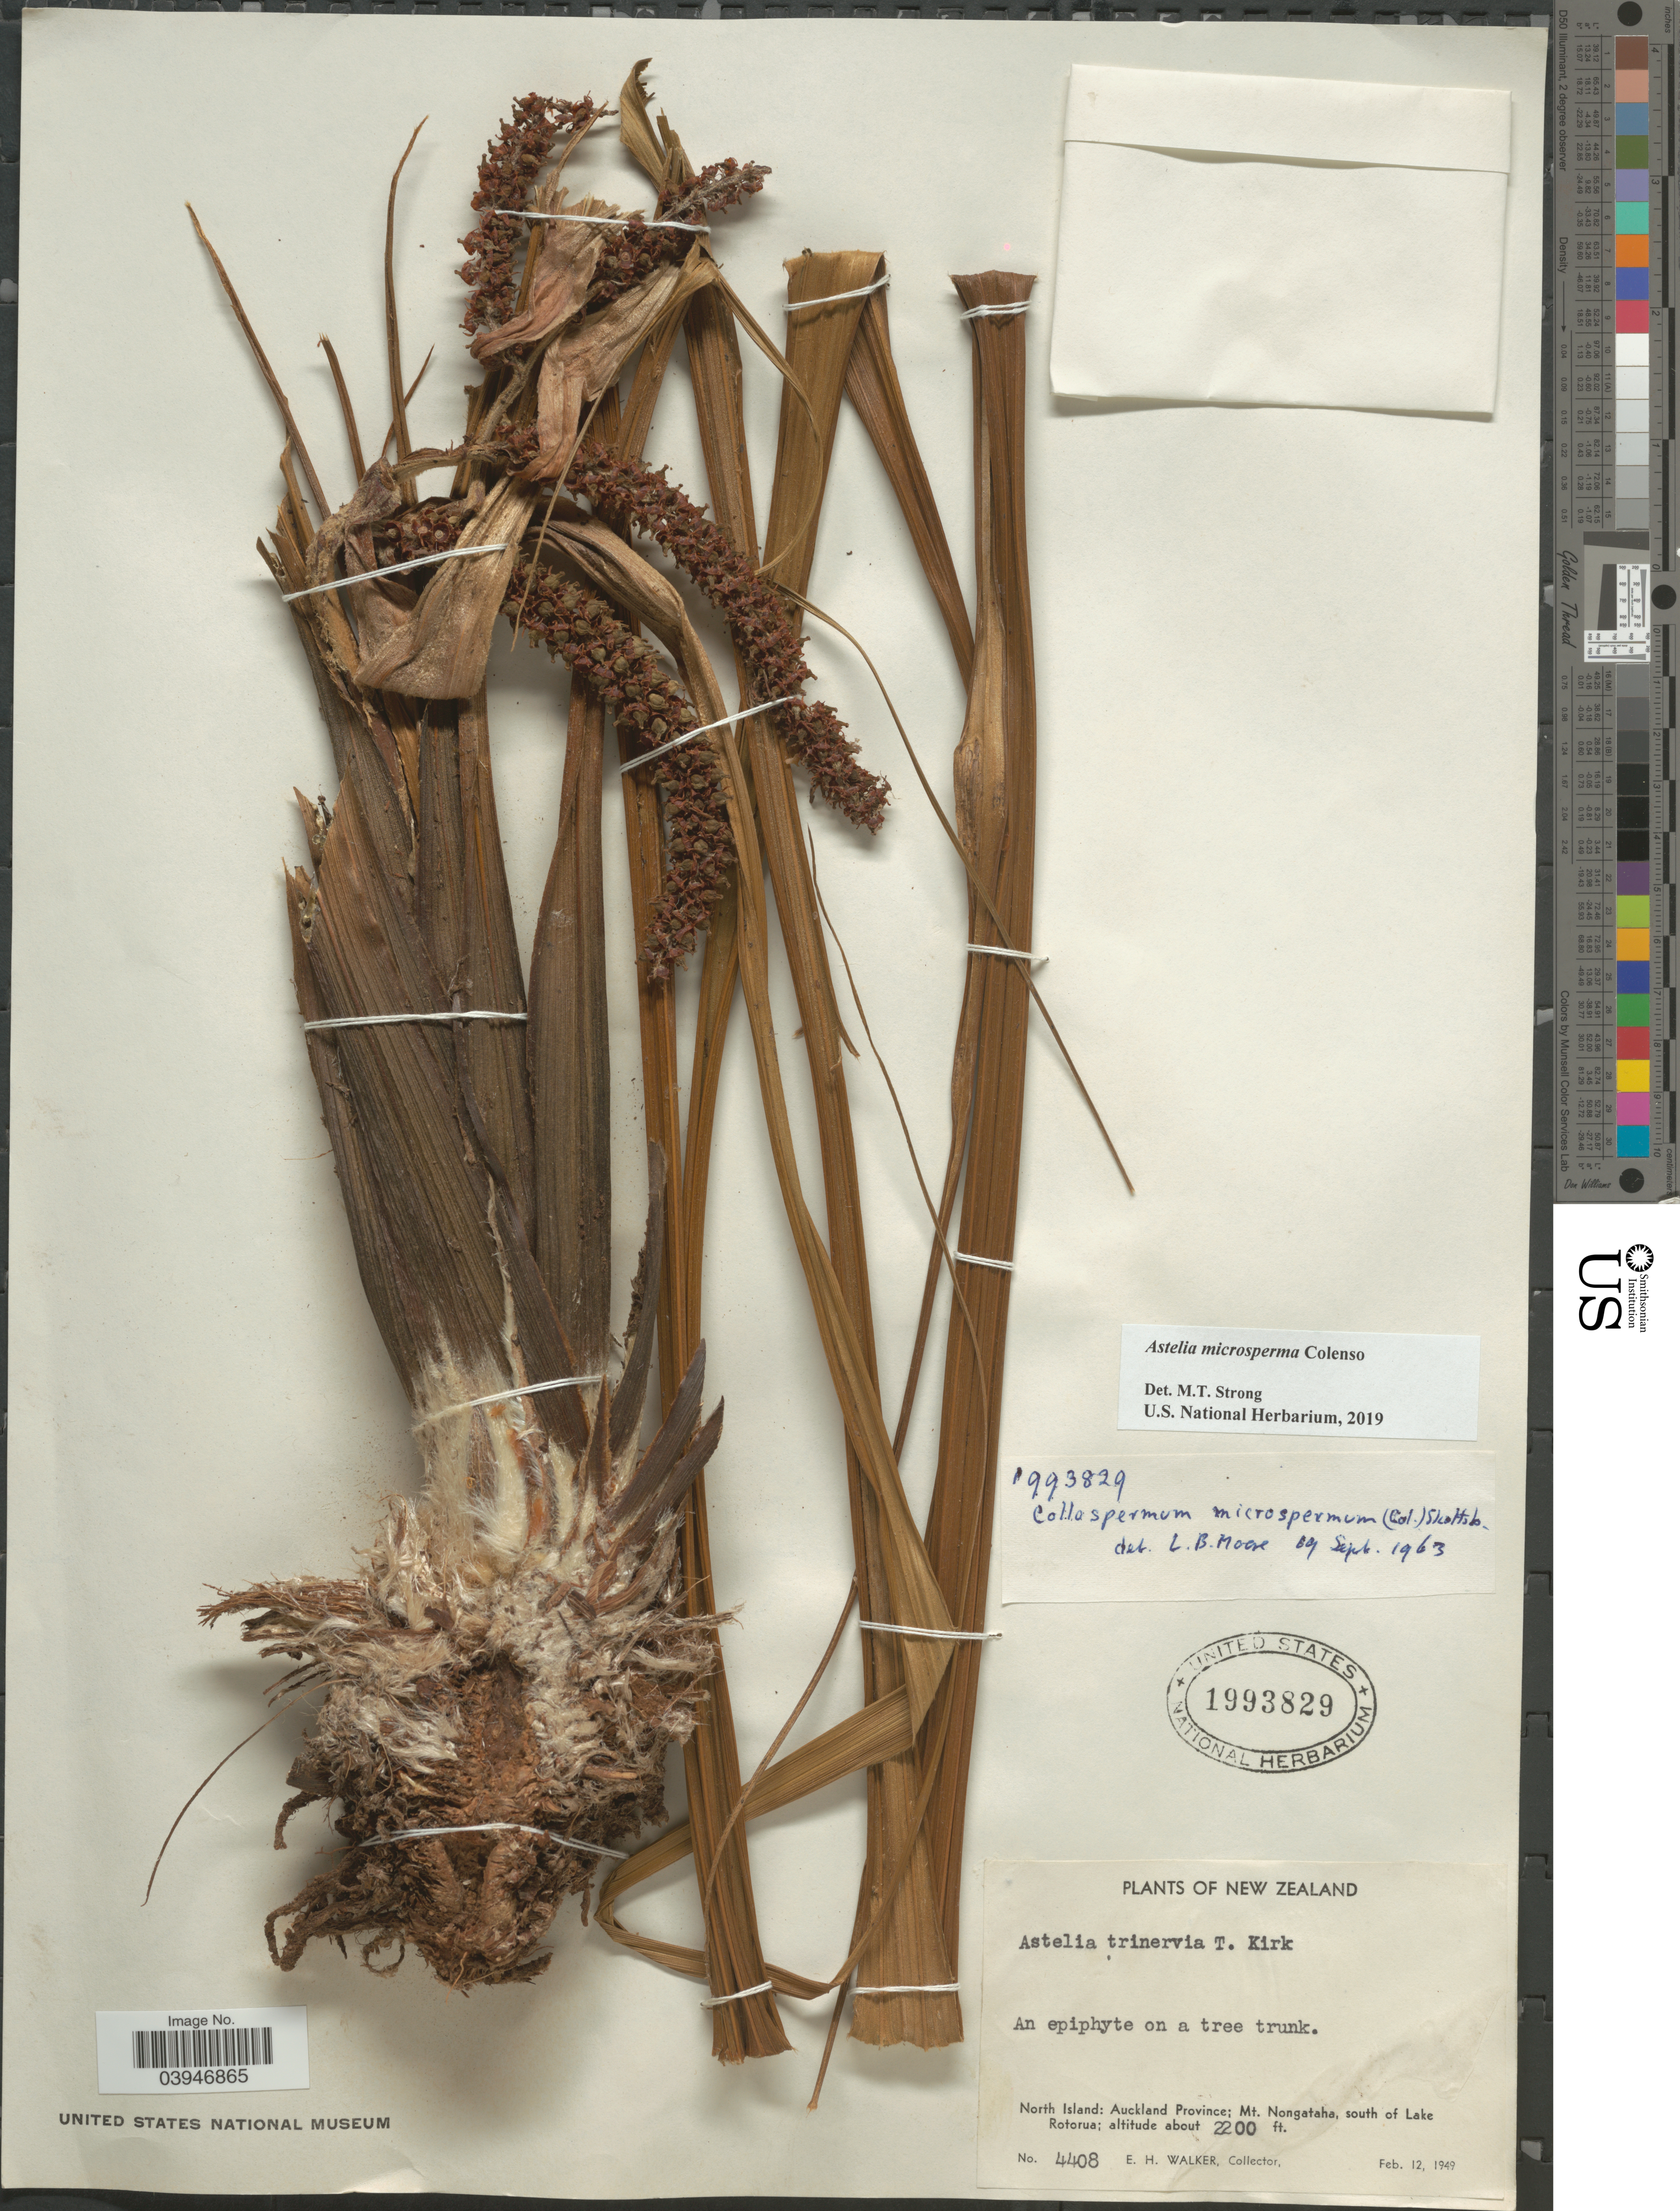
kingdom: Plantae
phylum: Tracheophyta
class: Liliopsida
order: Asparagales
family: Asteliaceae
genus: Astelia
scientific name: Astelia microsperma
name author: Colenso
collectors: E. H. Walker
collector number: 4408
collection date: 1949-02-12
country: New Zealand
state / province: Auckland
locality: North Island: Mt. Nongataha, south of Lake Rotorua.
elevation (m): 671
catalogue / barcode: US 1993829